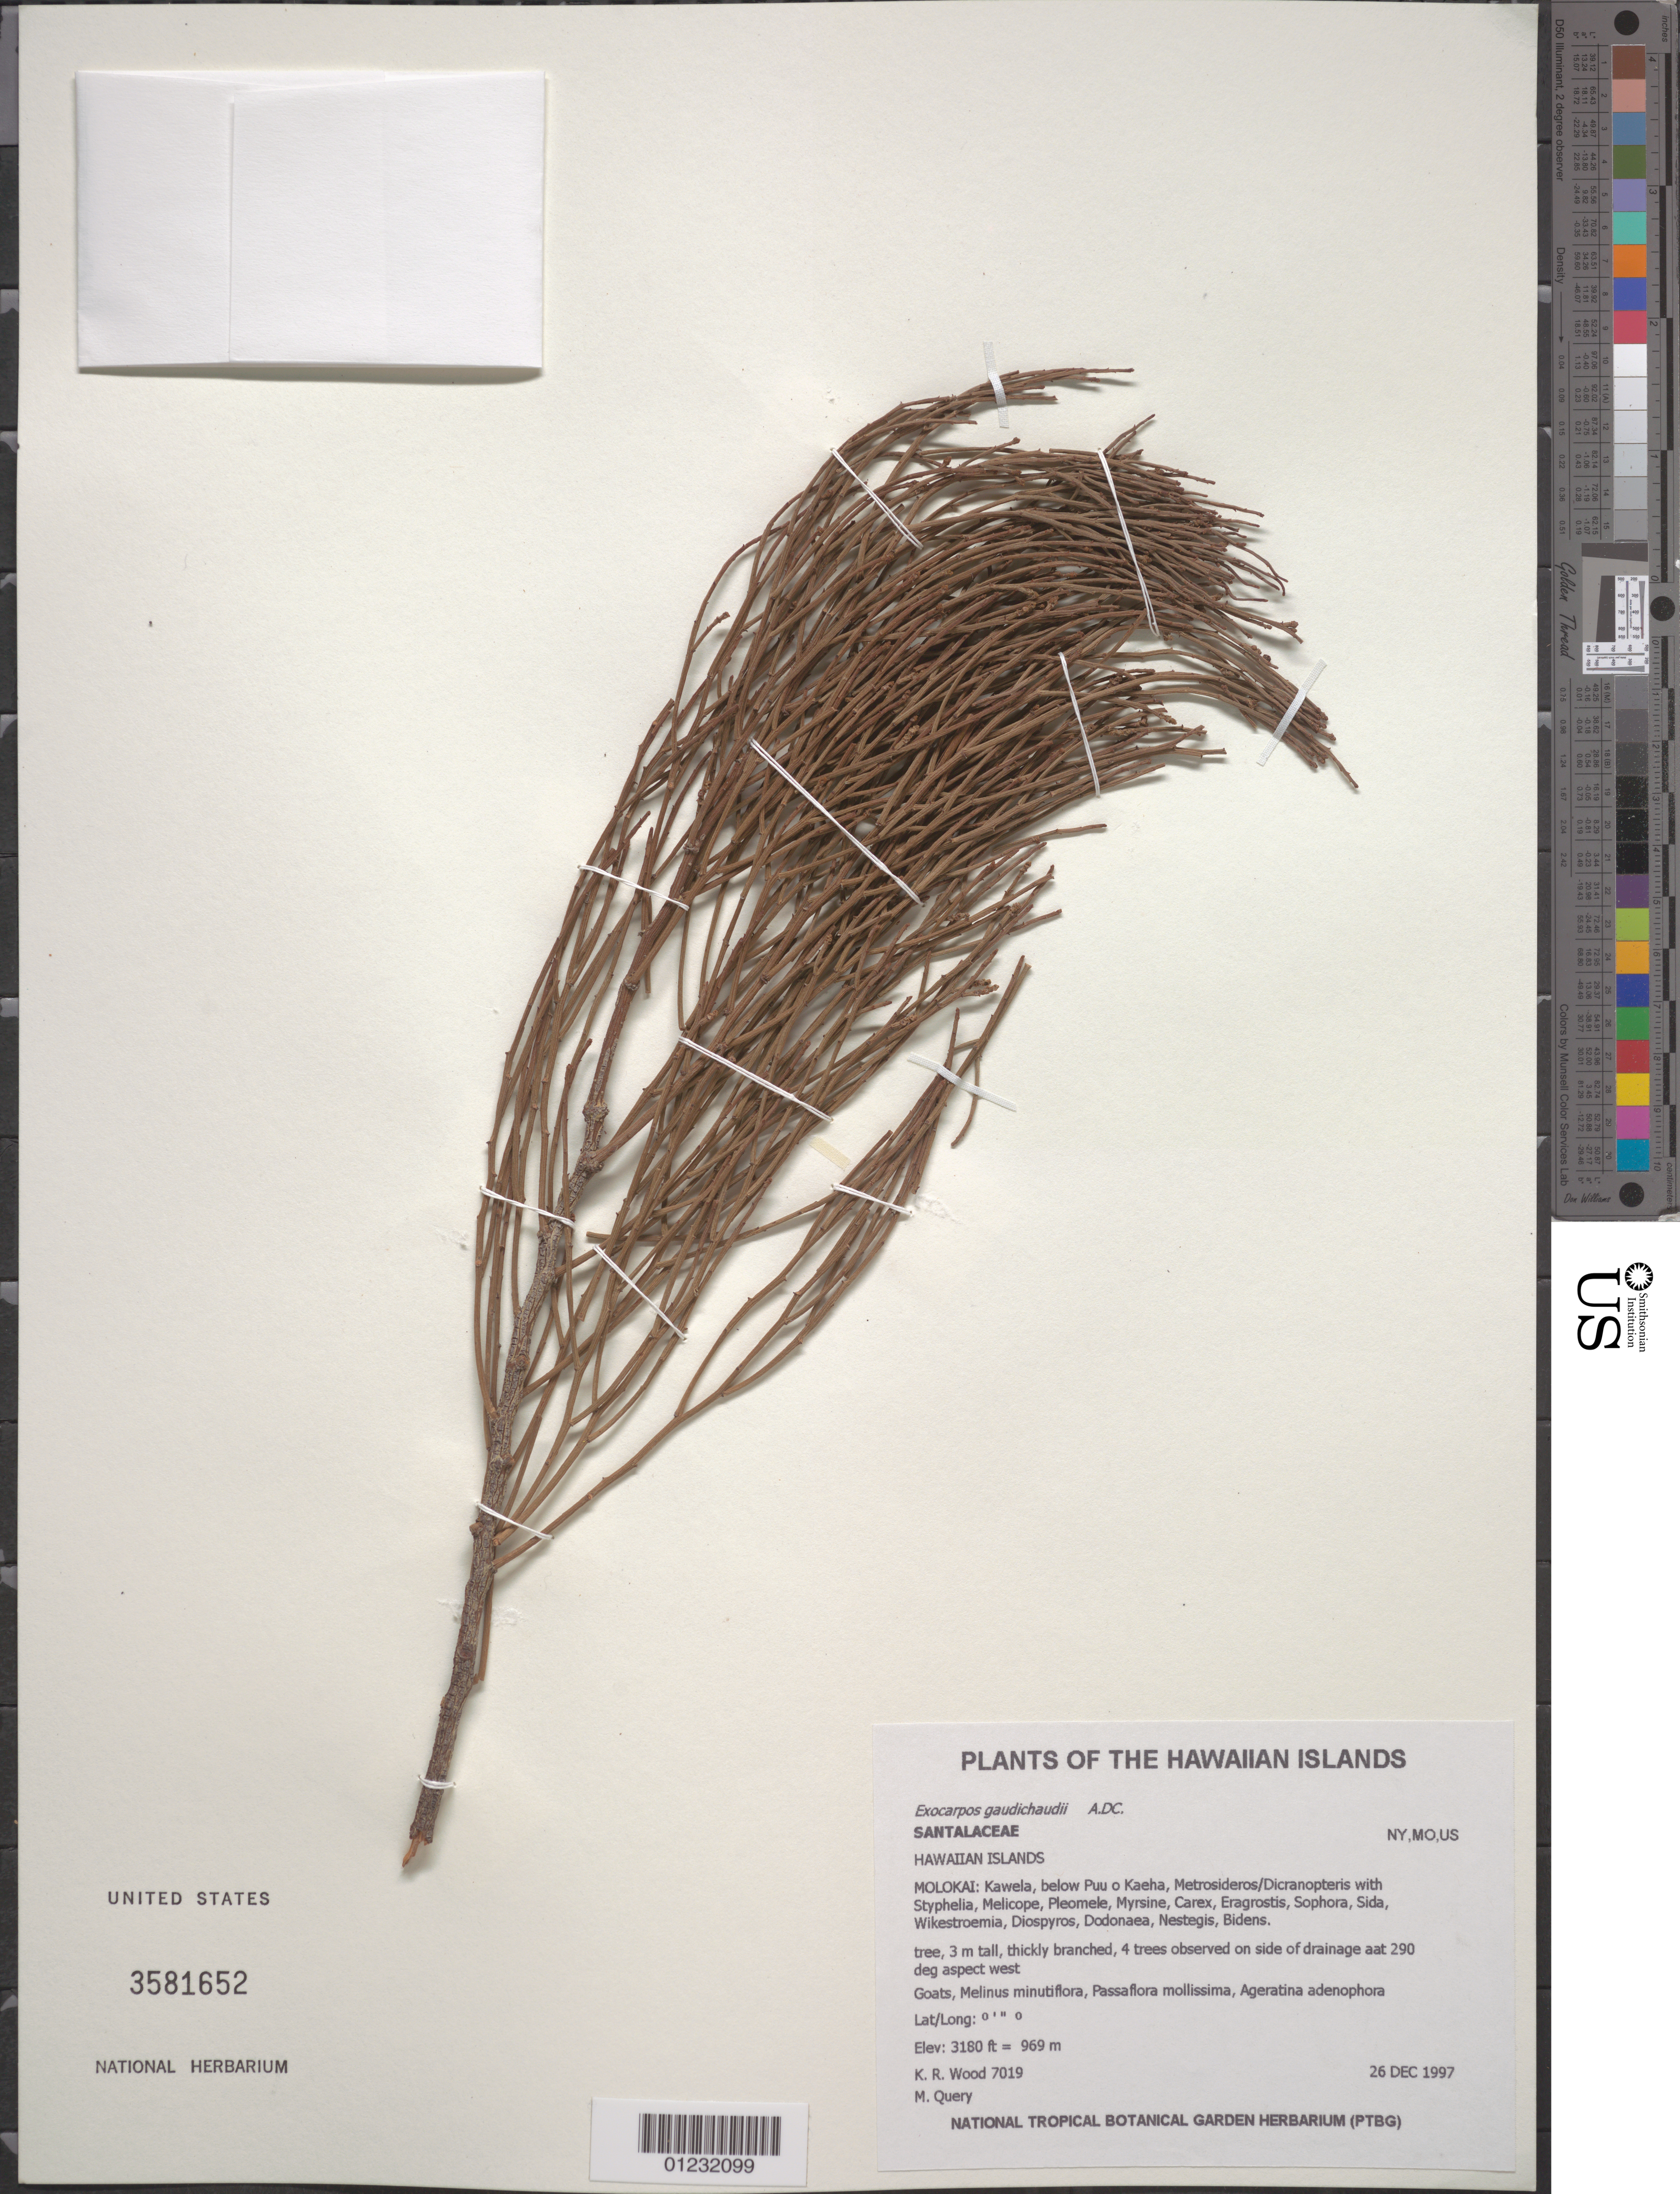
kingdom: Plantae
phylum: Tracheophyta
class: Magnoliopsida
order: Santalales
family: Santalaceae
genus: Exocarpos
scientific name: Exocarpos gaudichaudii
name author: A. DC.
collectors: K. R. Wood & M. Query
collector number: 7019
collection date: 1997-12-26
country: United States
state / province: Hawaii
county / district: Maui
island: Moloka'i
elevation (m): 969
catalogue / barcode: US 3581652